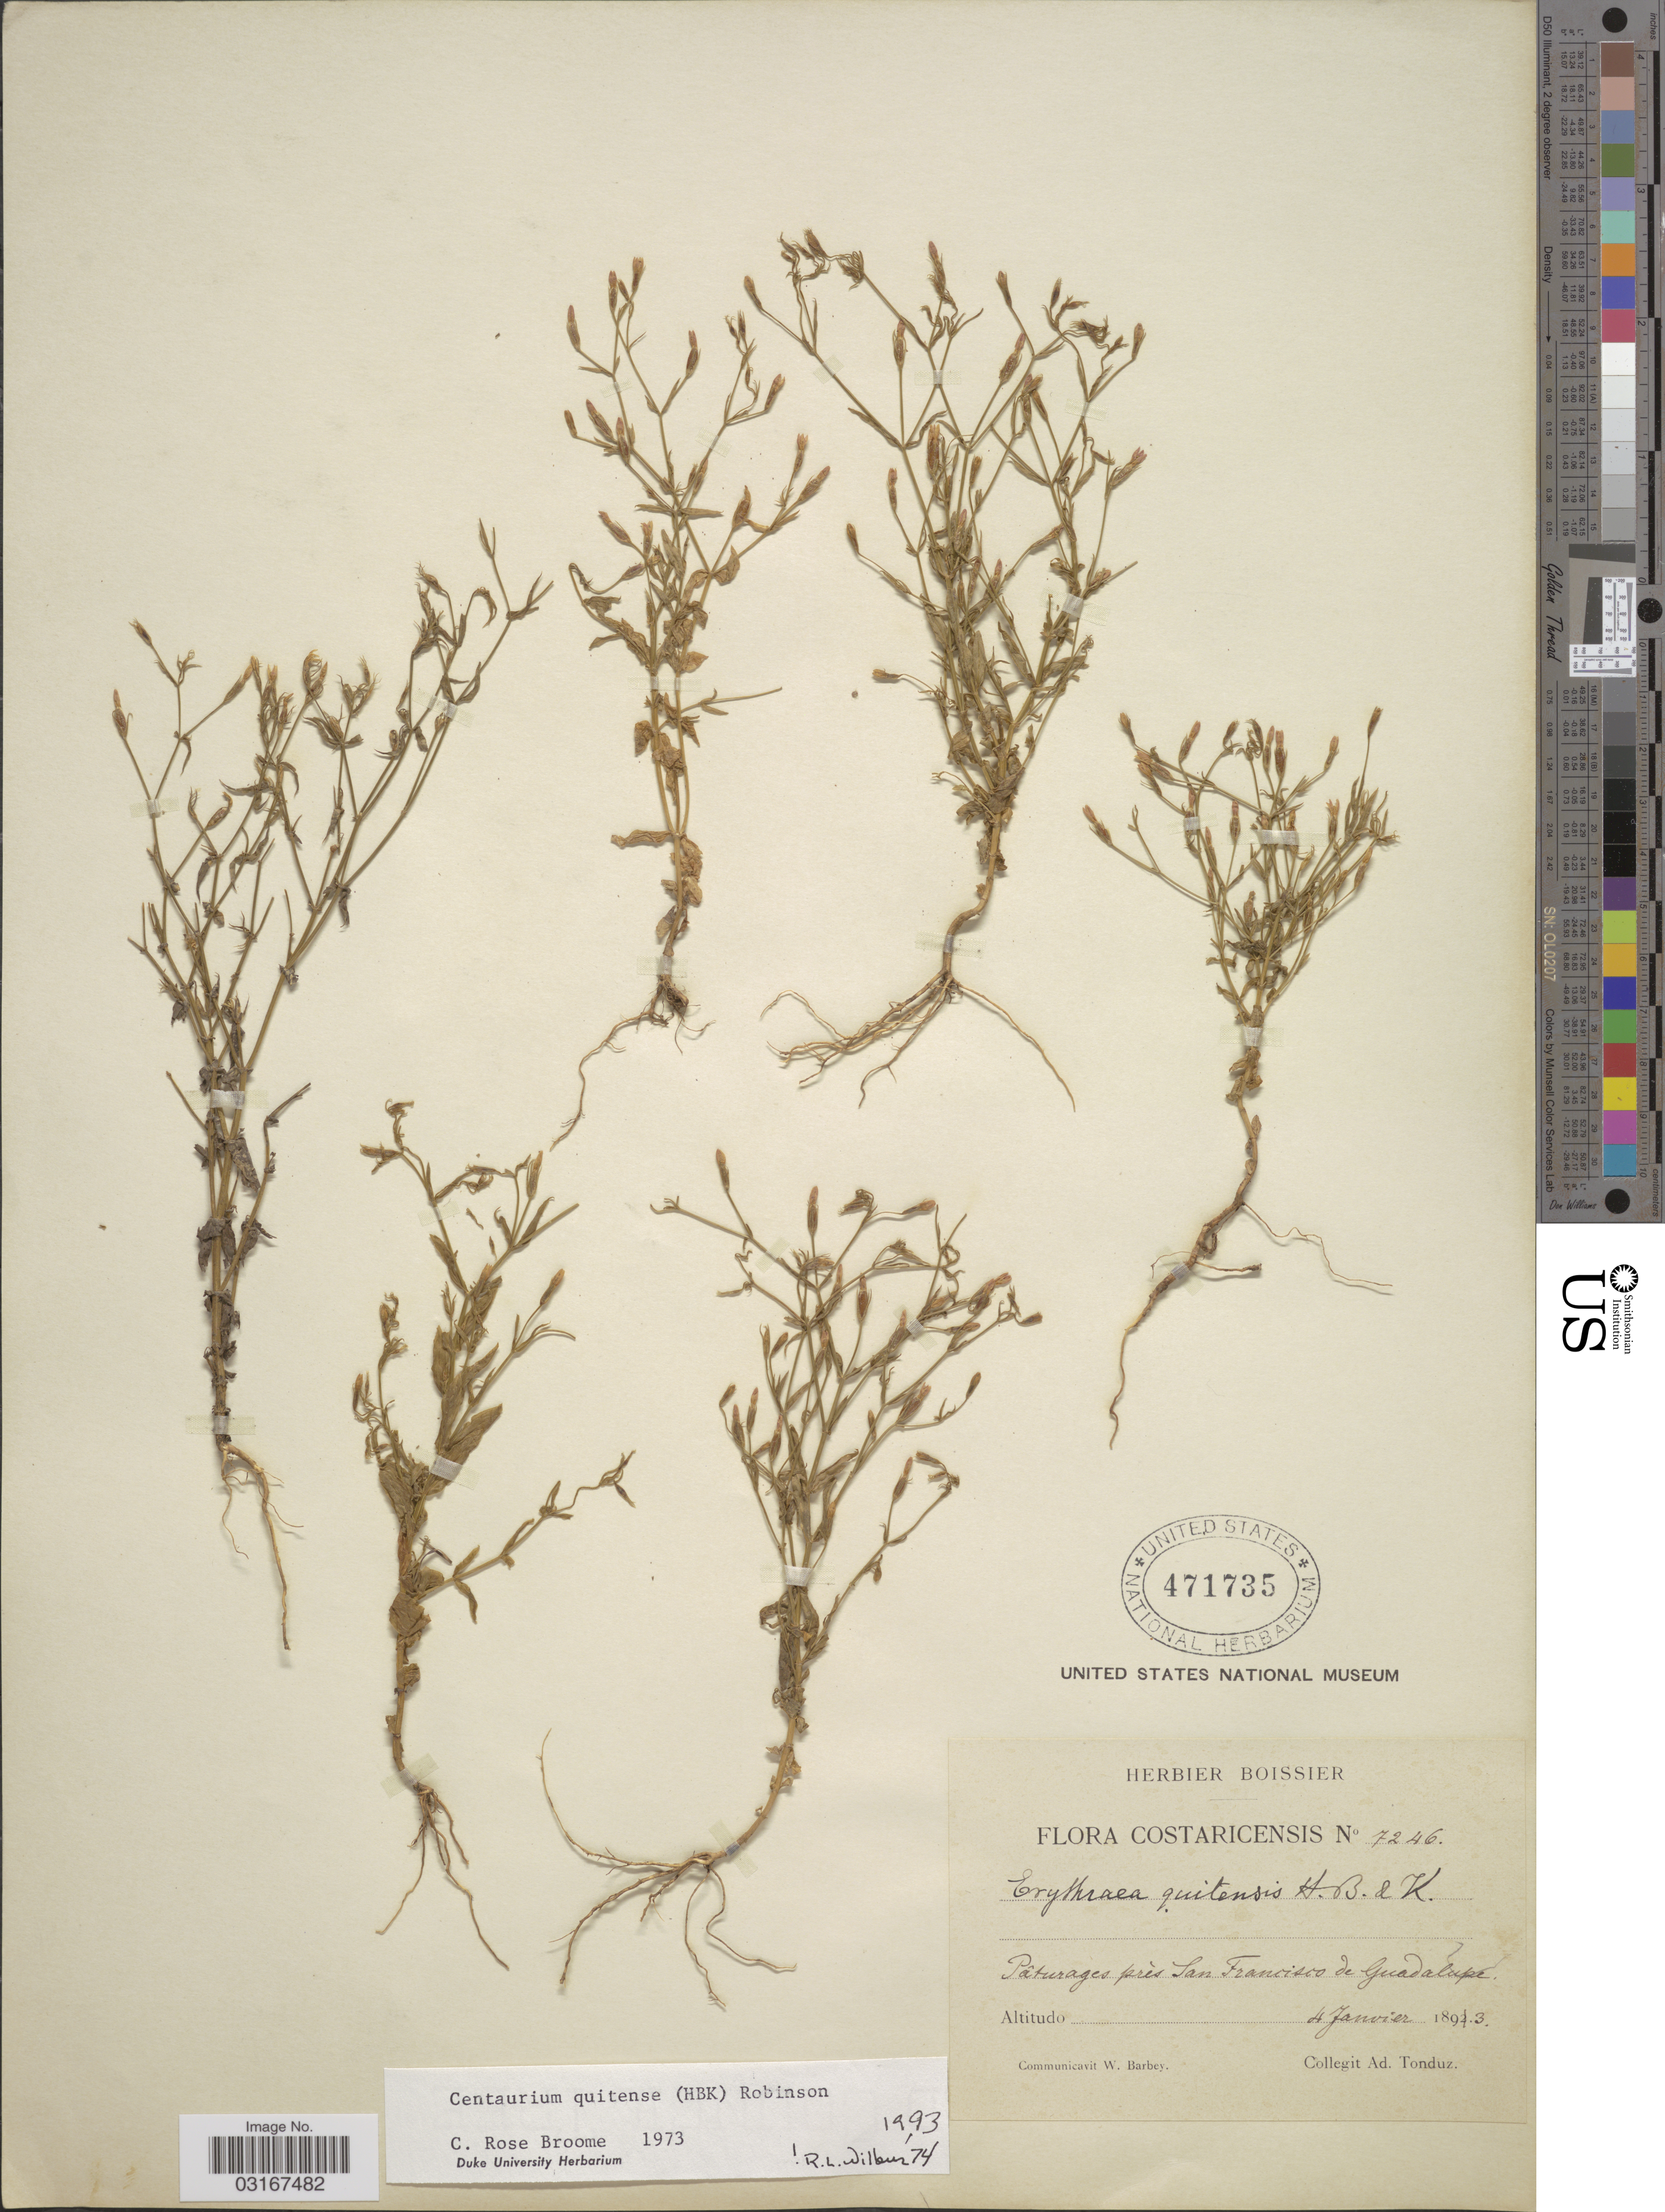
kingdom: Plantae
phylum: Tracheophyta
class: Magnoliopsida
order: Gentianales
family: Gentianaceae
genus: Centaurium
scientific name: Centaurium quitense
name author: (Kunth) B.L. Rob.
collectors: A. Tonduz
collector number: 7246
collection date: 1893-01-04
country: Costa Rica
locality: Pâturages près San Francisco de Guadalupe.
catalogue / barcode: US 471735